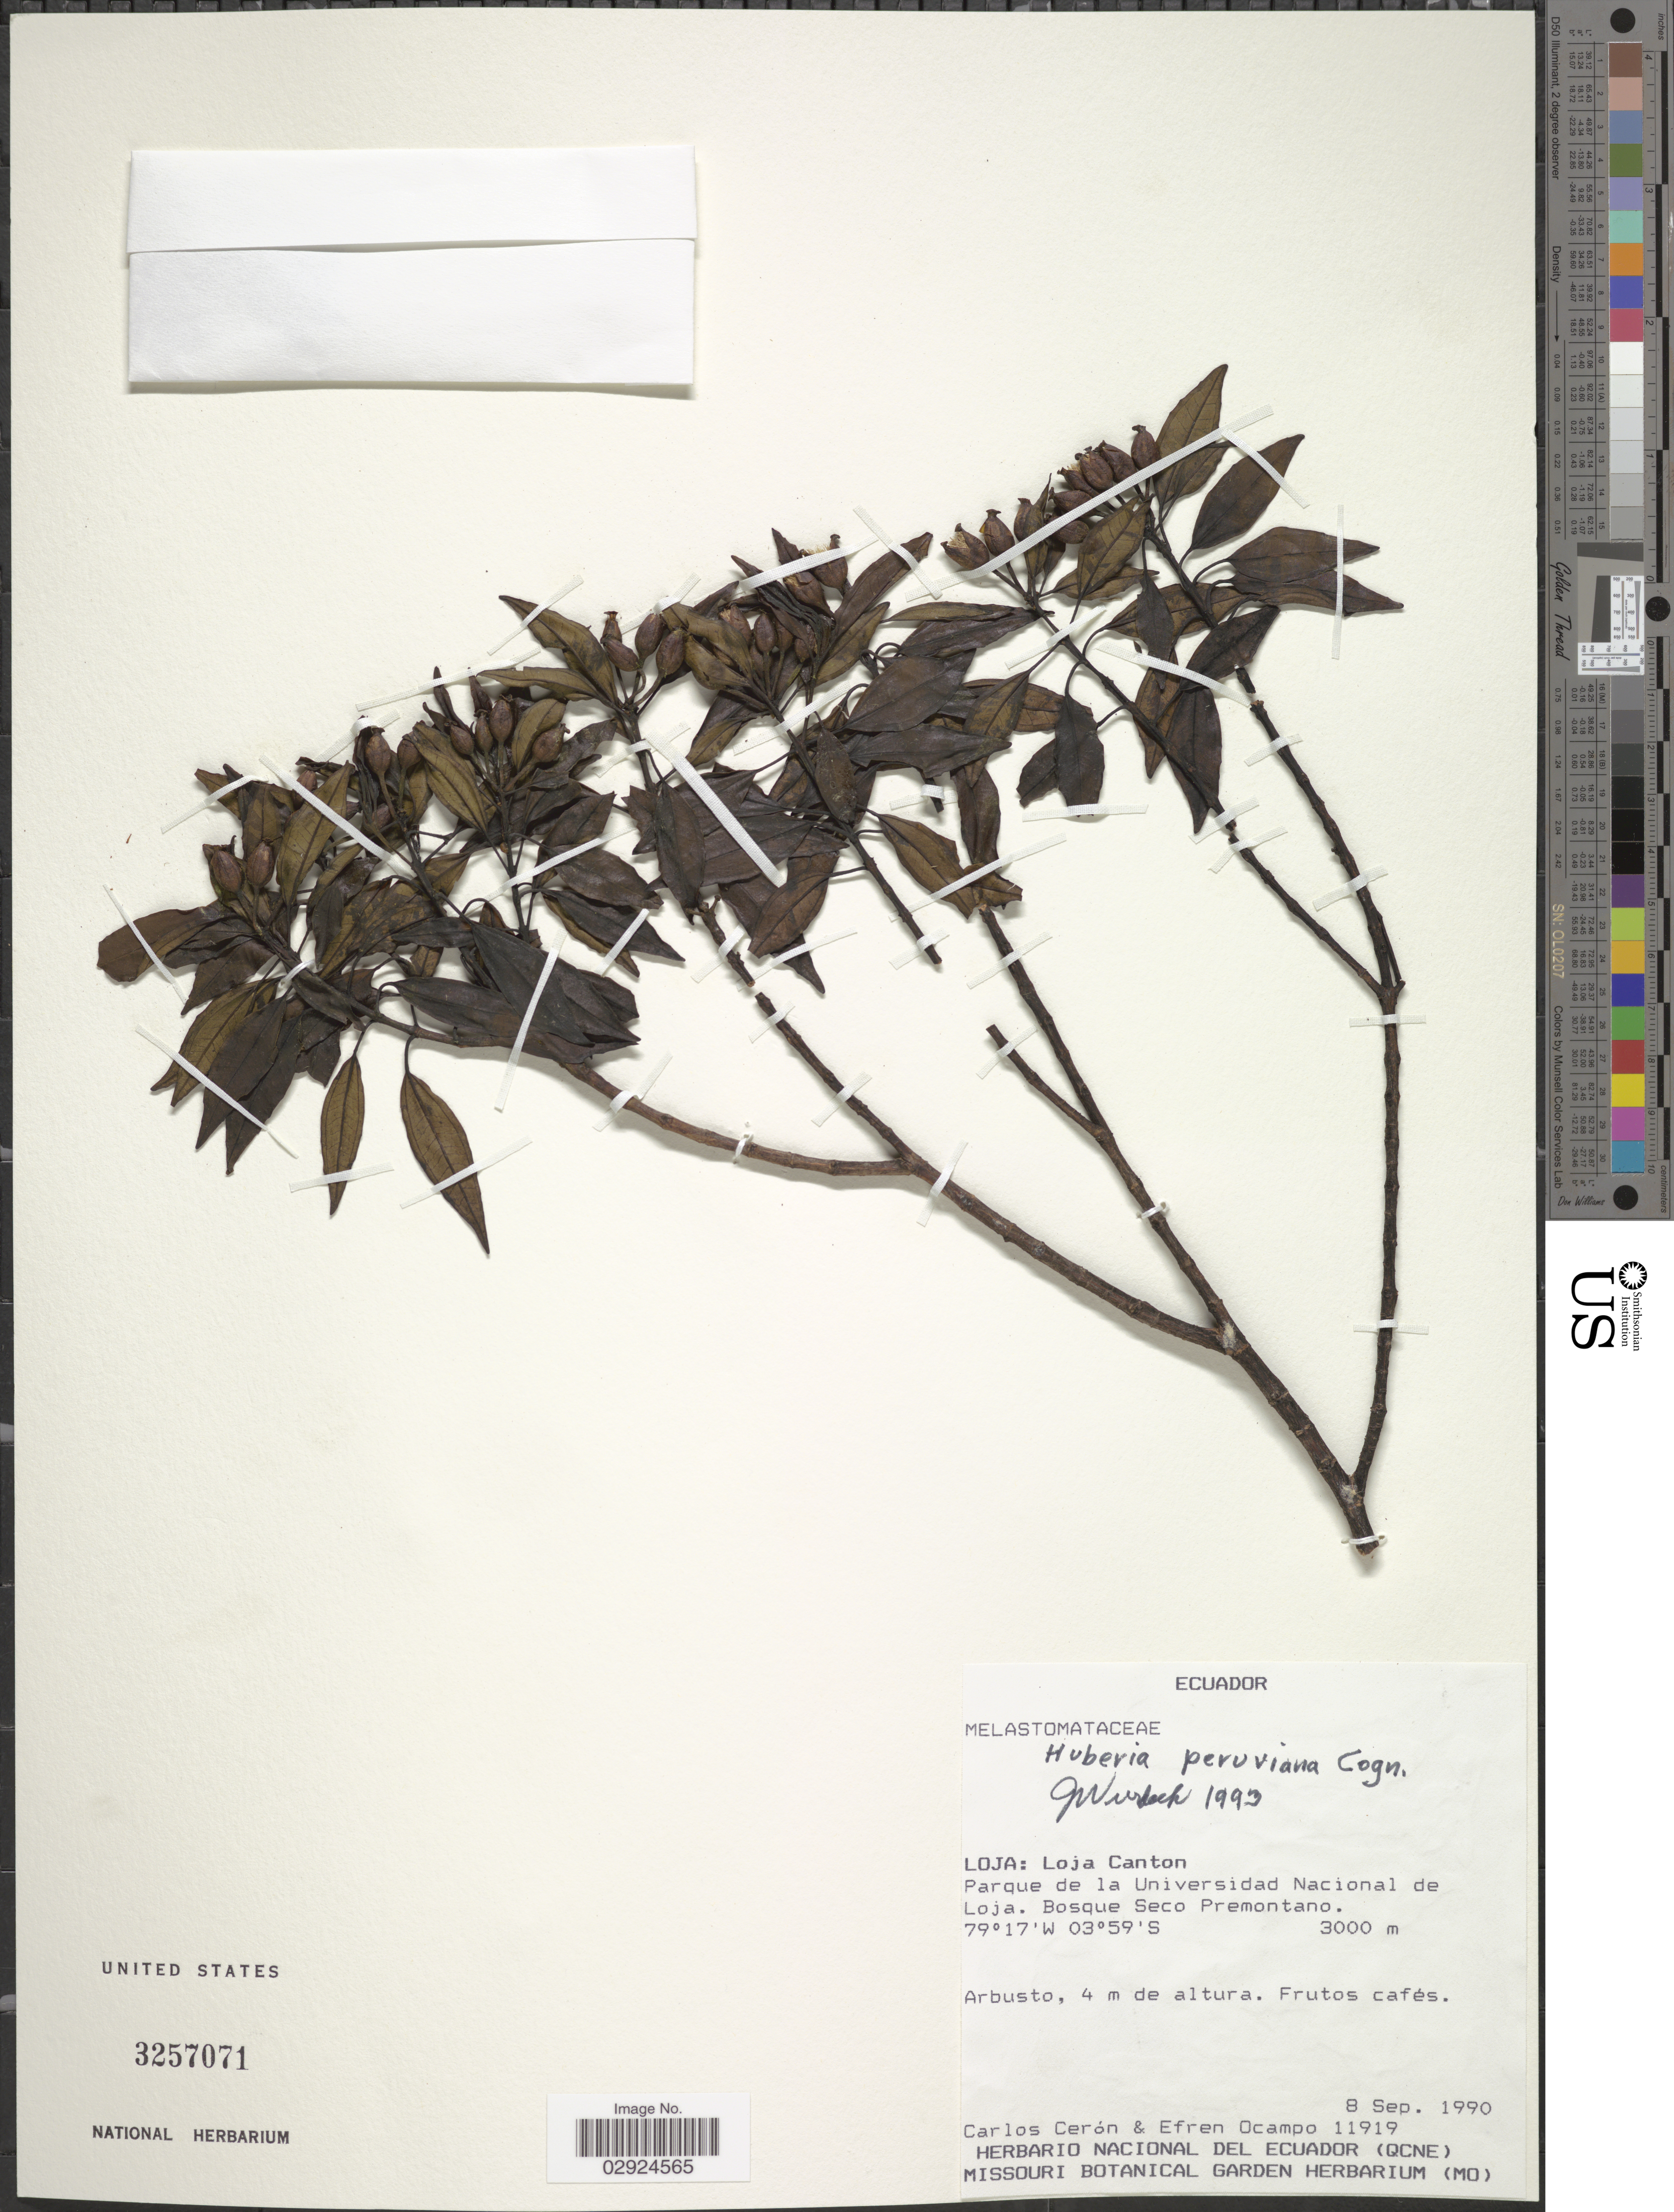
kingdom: Plantae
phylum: Tracheophyta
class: Magnoliopsida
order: Myrtales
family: Melastomataceae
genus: Huberia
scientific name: Huberia peruviana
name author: Cogn.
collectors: C. E. Cerón M. & E. Ocampo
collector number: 11919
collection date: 1990-09-08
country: Ecuador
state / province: Loja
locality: Loja: Loja Canton. Parque de la Universidad Nacional de Loja. Bosque Seco Premontano.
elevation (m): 3000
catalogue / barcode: US 3257071